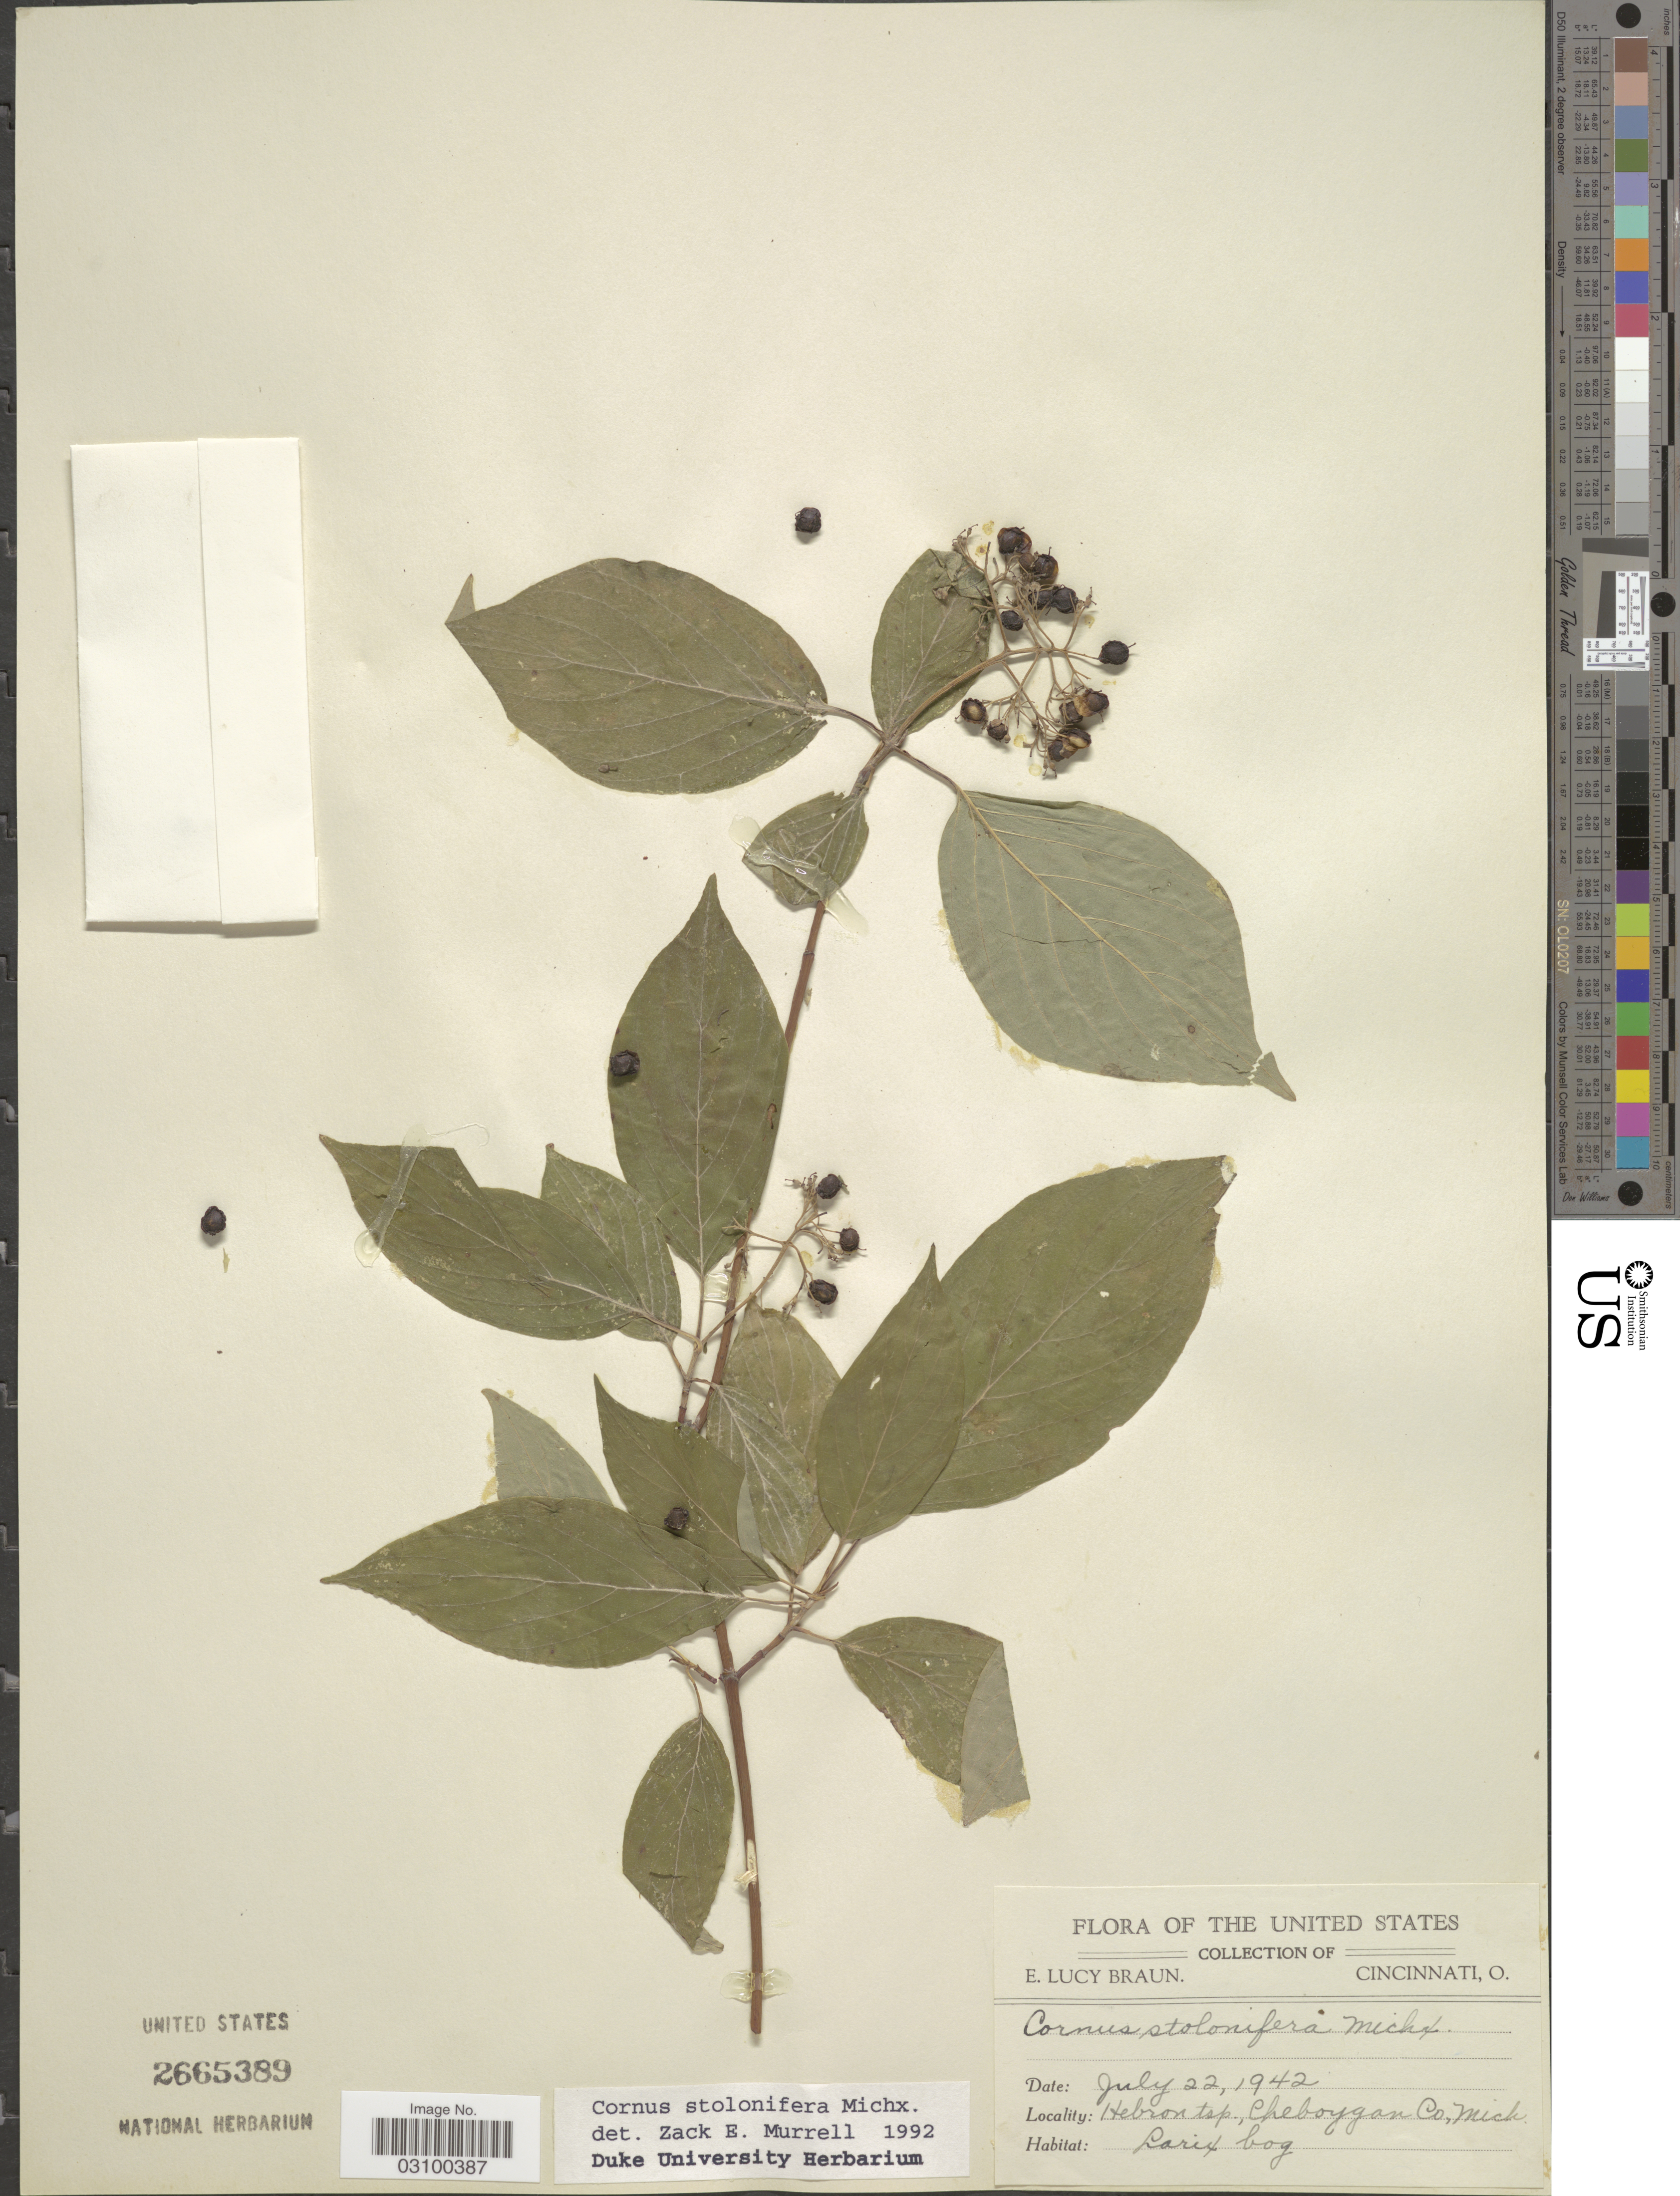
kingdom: Plantae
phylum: Tracheophyta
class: Magnoliopsida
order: Cornales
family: Cornaceae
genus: Cornus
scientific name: Cornus sericea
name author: L.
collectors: E. L. Braun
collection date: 1942-07-22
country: United States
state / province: Michigan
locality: Hebron tsp., Cheboygan Co., Mich.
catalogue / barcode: US 2665389